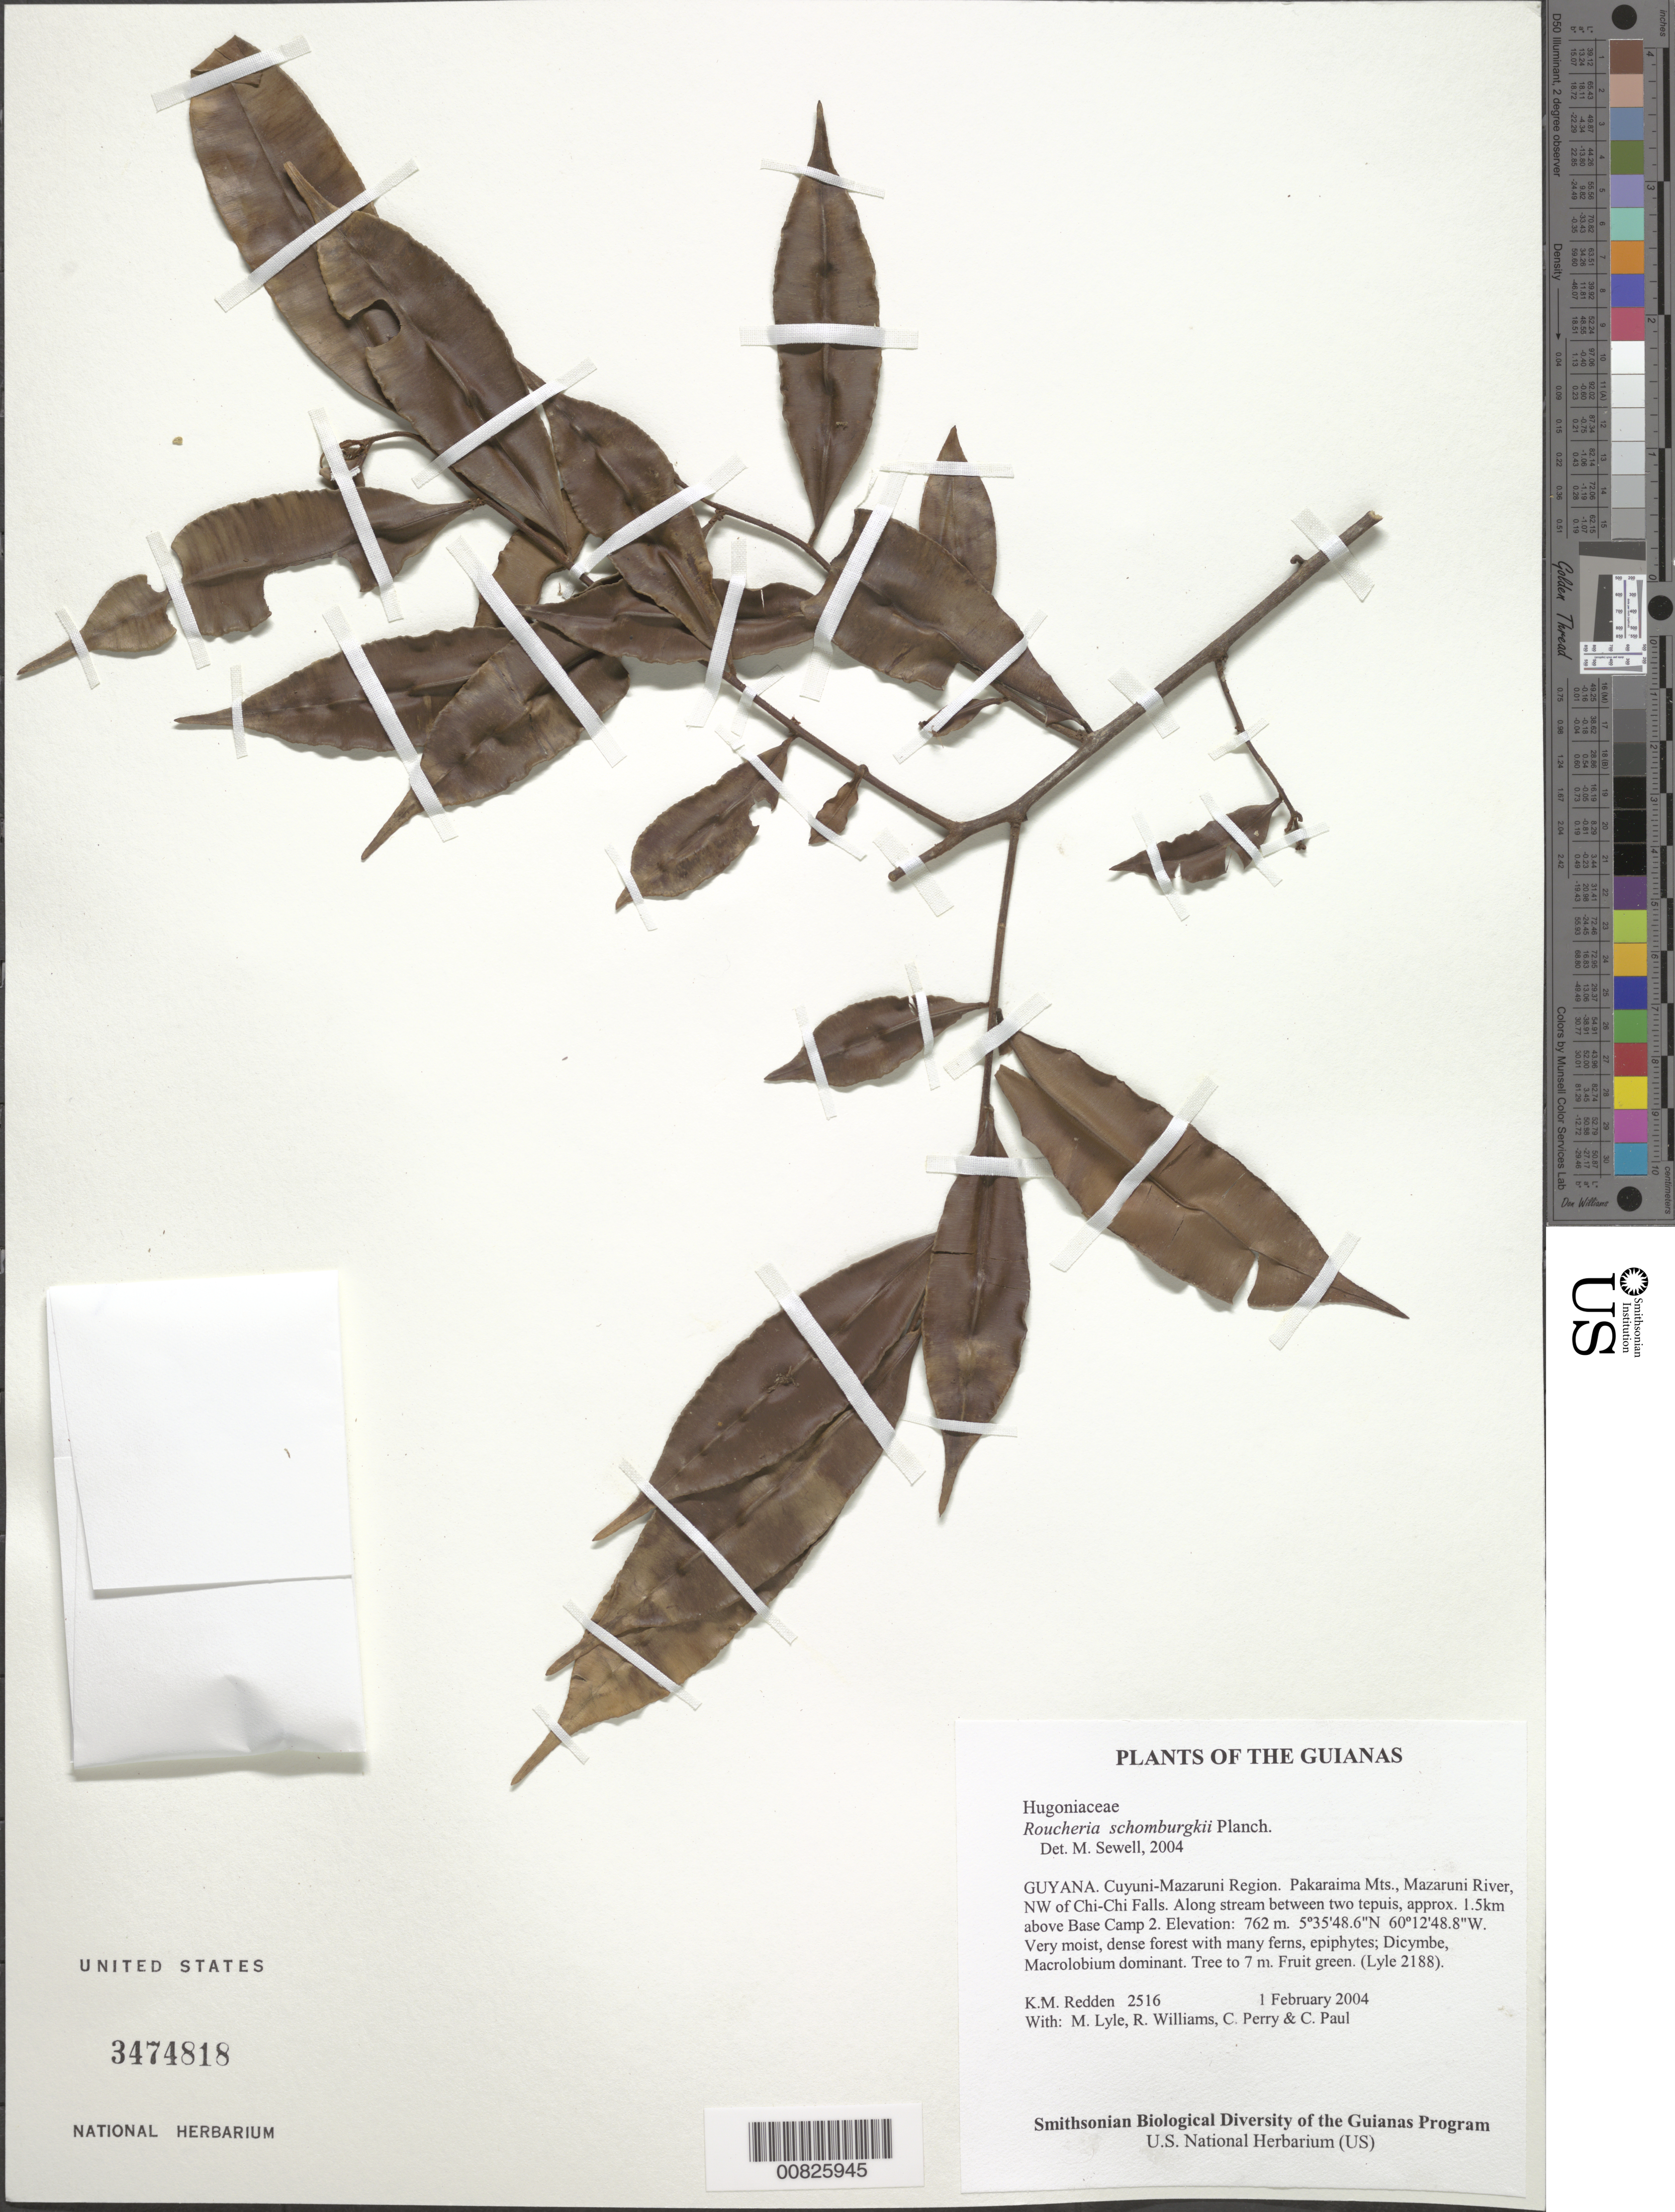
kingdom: Plantae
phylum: Tracheophyta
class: Magnoliopsida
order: Malpighiales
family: Linaceae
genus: Roucheria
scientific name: Roucheria schomburgkii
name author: Planch.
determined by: Sewell, M.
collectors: K. M. Redden, M. Lyle, R. Williams, C. Perry & C. Paul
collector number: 2516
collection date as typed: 1 February 2004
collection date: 2004-02-01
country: Guyana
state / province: Cuyuni-Mazaruni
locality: Pakaraima Mts., Mazaruni River, NW of Chi-Chi Falls. Along stream between two tepuis, approx. 1.5km above Base Camp 2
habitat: Very moist, dense forest with many ferns, epiphytes; Dicymbe, Macrolobium dominant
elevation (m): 762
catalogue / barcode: US 3474818